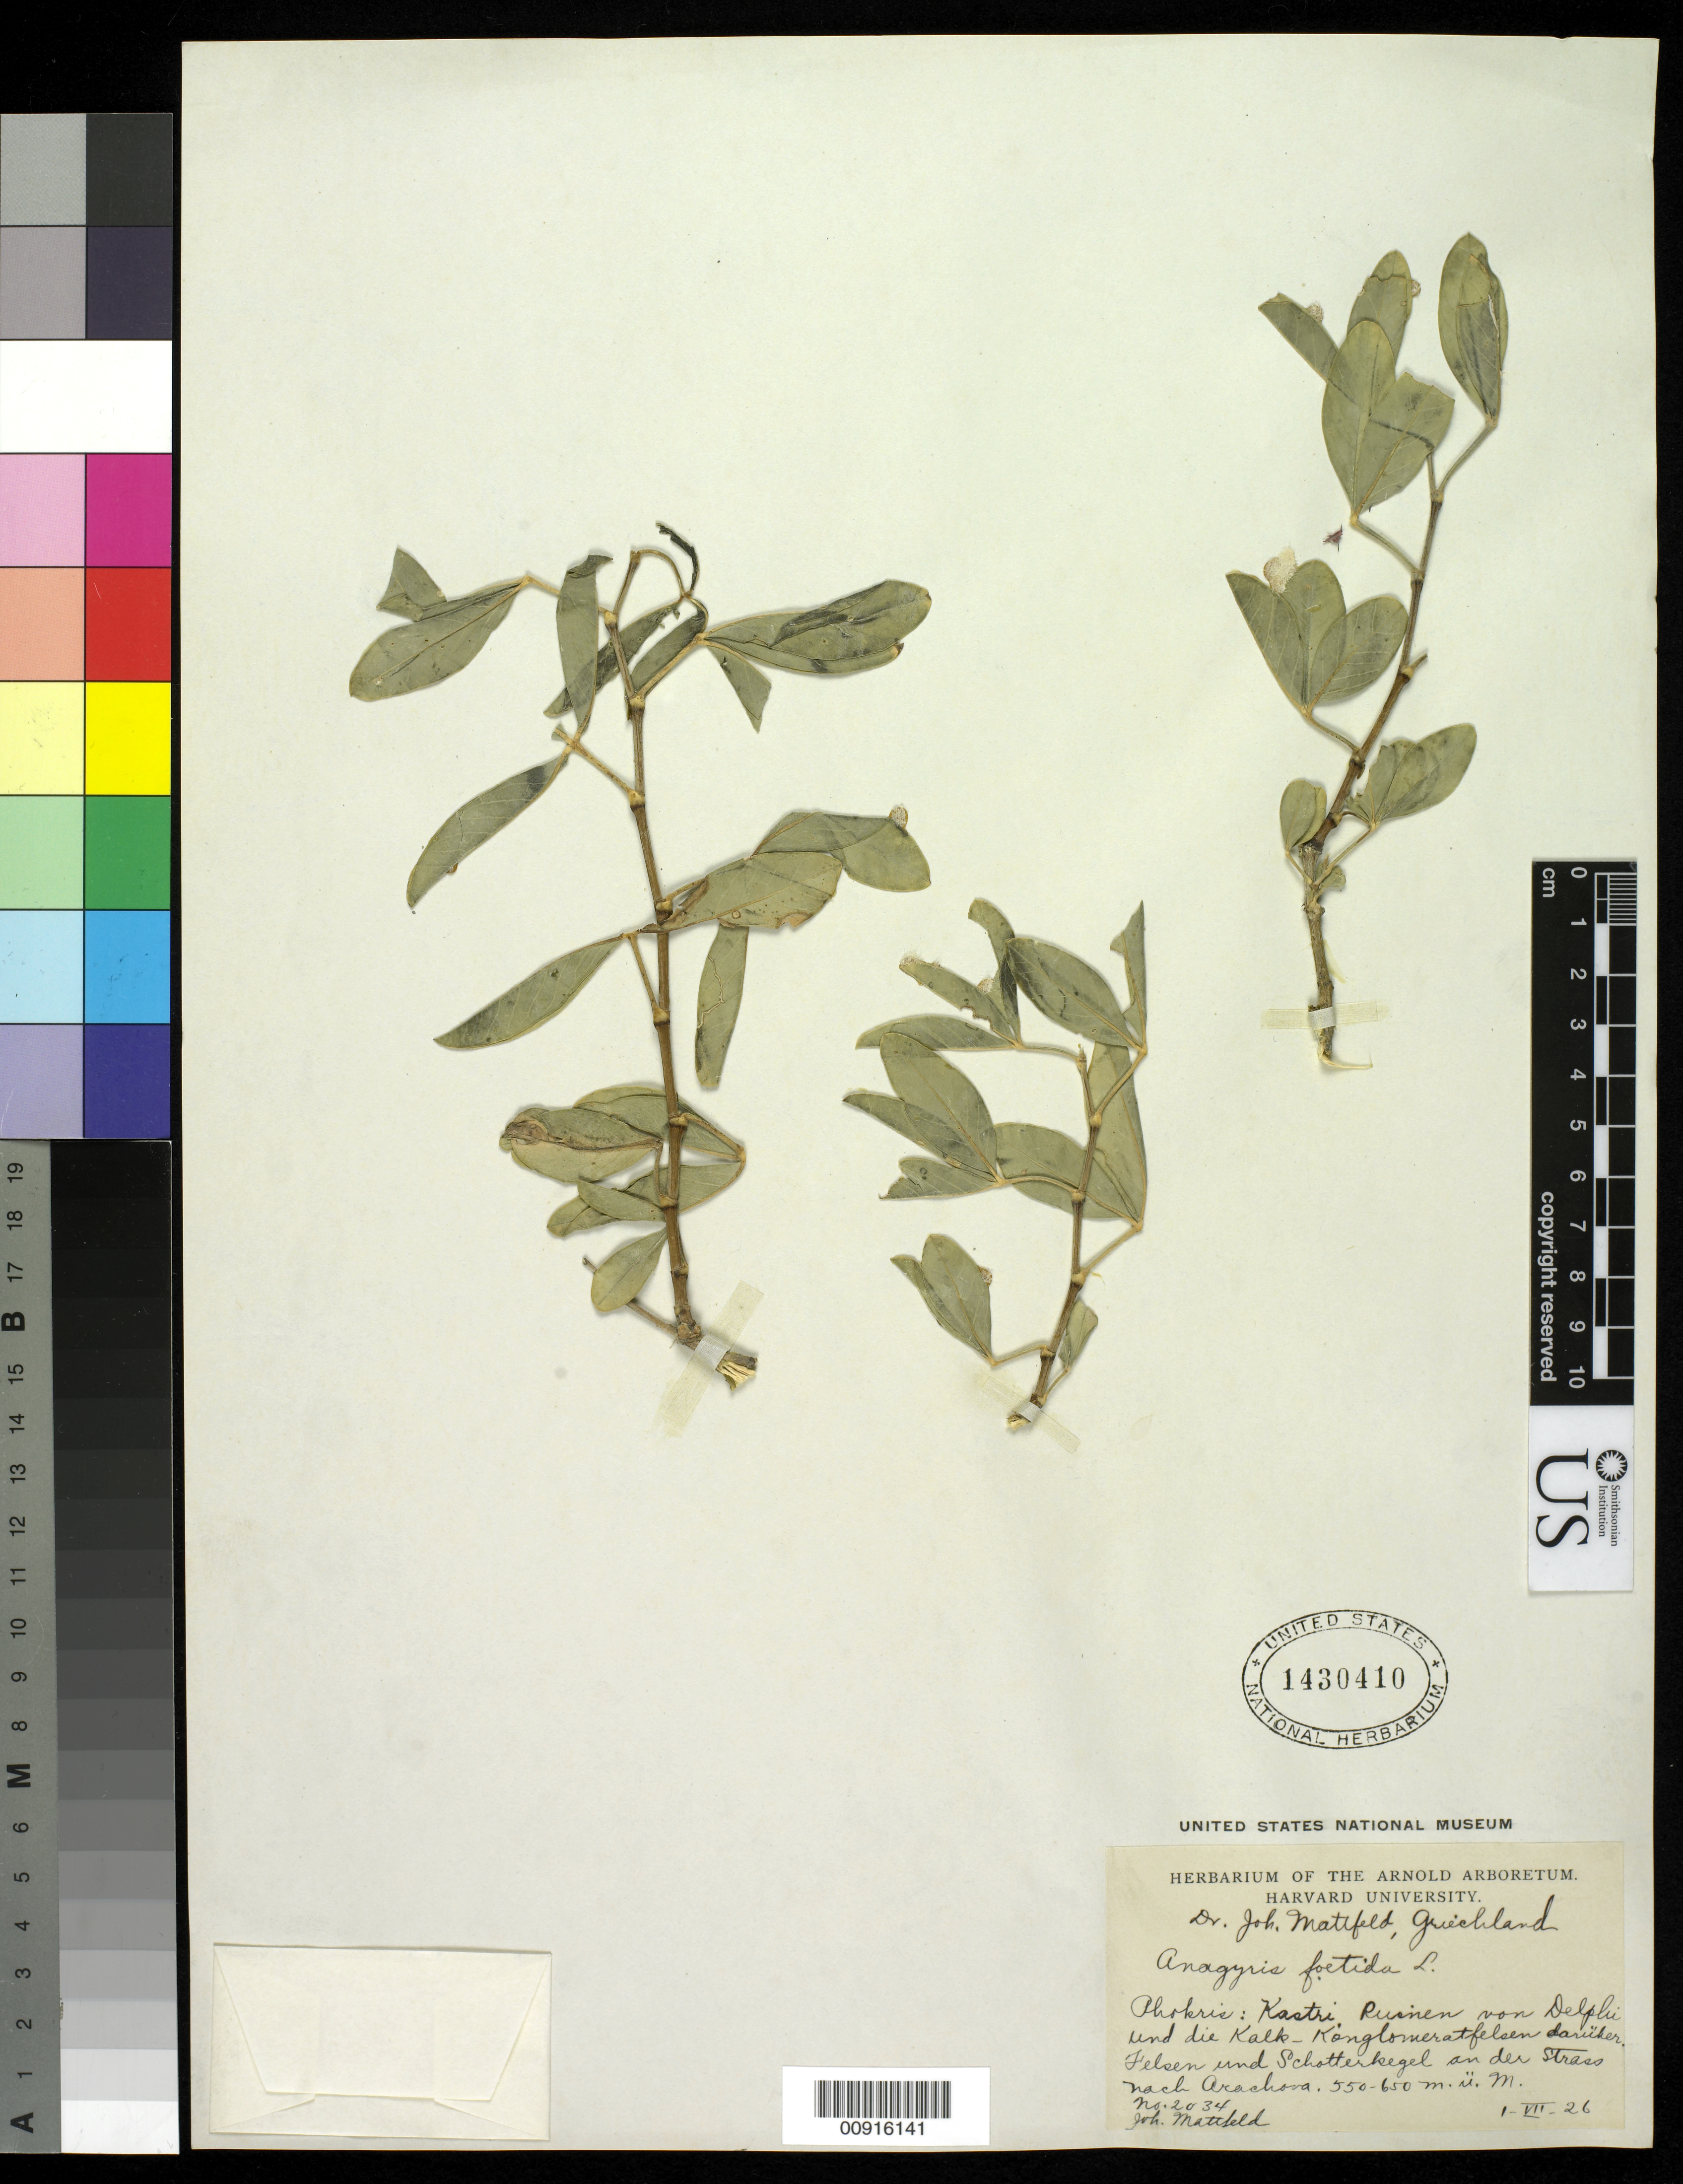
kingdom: Plantae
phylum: Tracheophyta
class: Magnoliopsida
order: Fabales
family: Fabaceae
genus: Anagyris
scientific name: Anagyris foetida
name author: L.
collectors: J. Mattfeld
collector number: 2034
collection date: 1926-07-01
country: Greece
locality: Kastri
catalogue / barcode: US 1430410